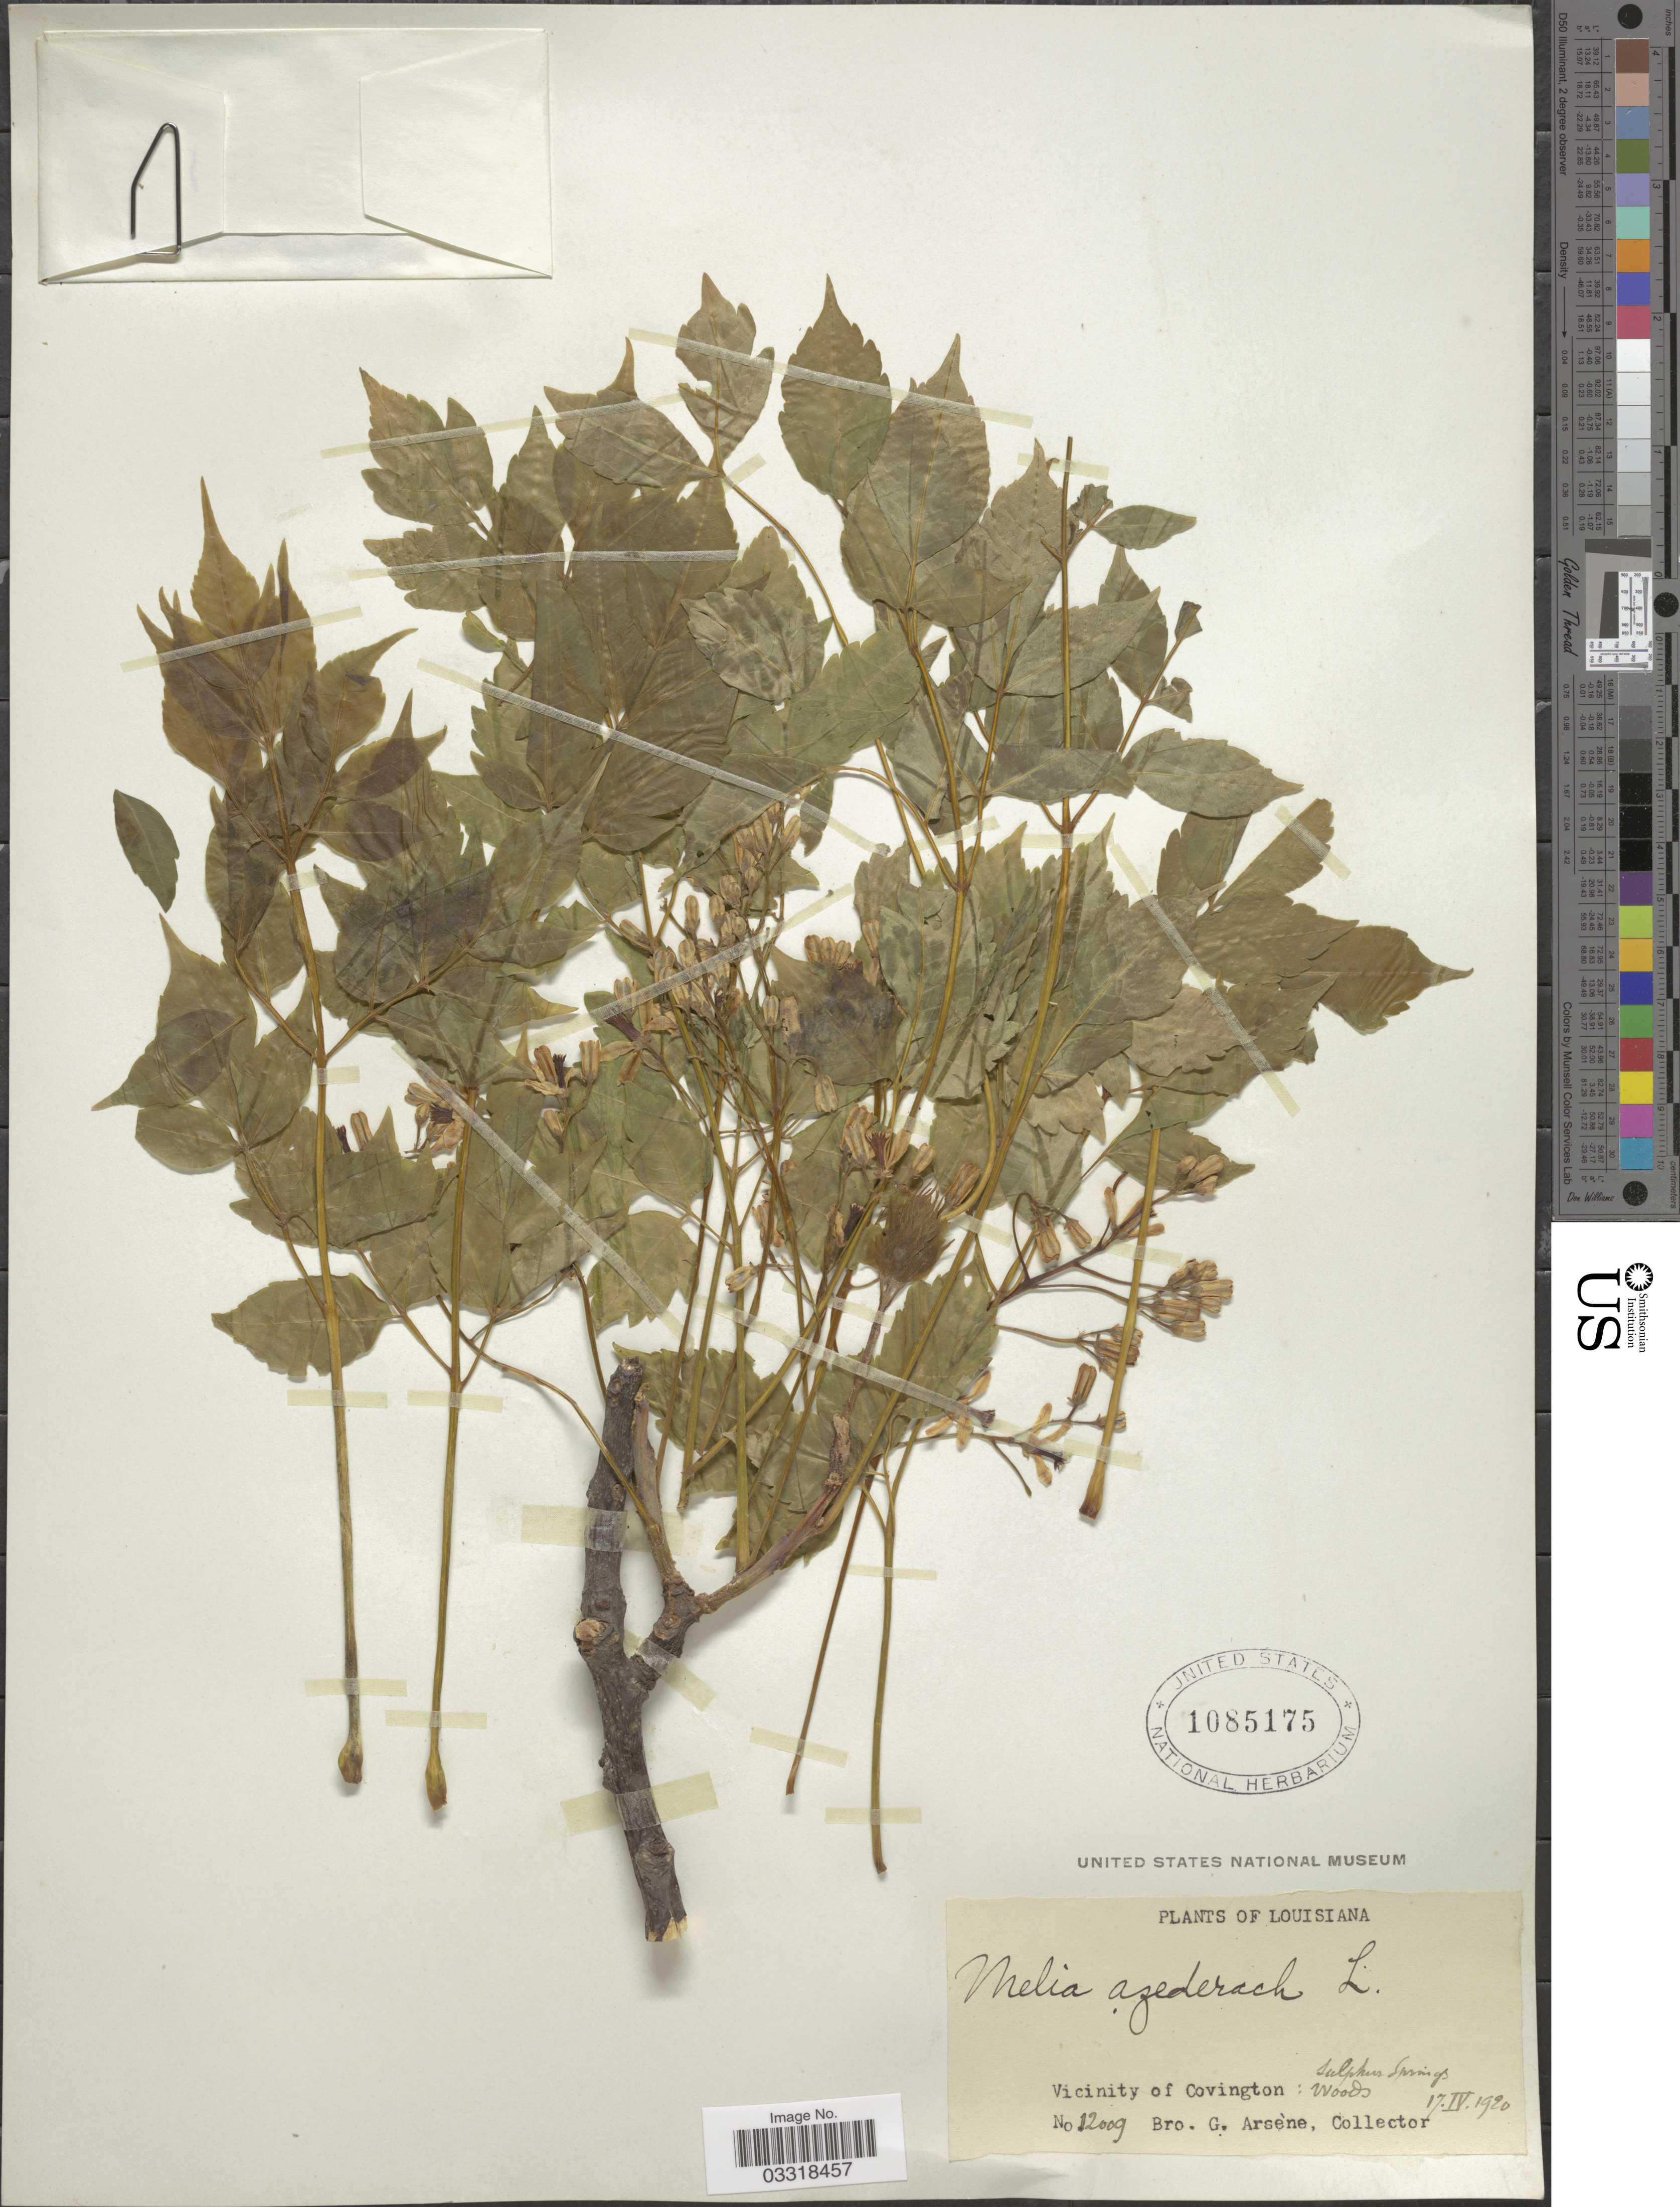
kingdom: Plantae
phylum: Tracheophyta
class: Magnoliopsida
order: Sapindales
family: Meliaceae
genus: Melia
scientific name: Melia azedarach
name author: L.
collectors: Bro. G. Arsène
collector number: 12009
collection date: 1920-04-17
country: United States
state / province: Louisiana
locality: Vicinity of Covington: Sulphur Springs.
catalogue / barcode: US 1085175